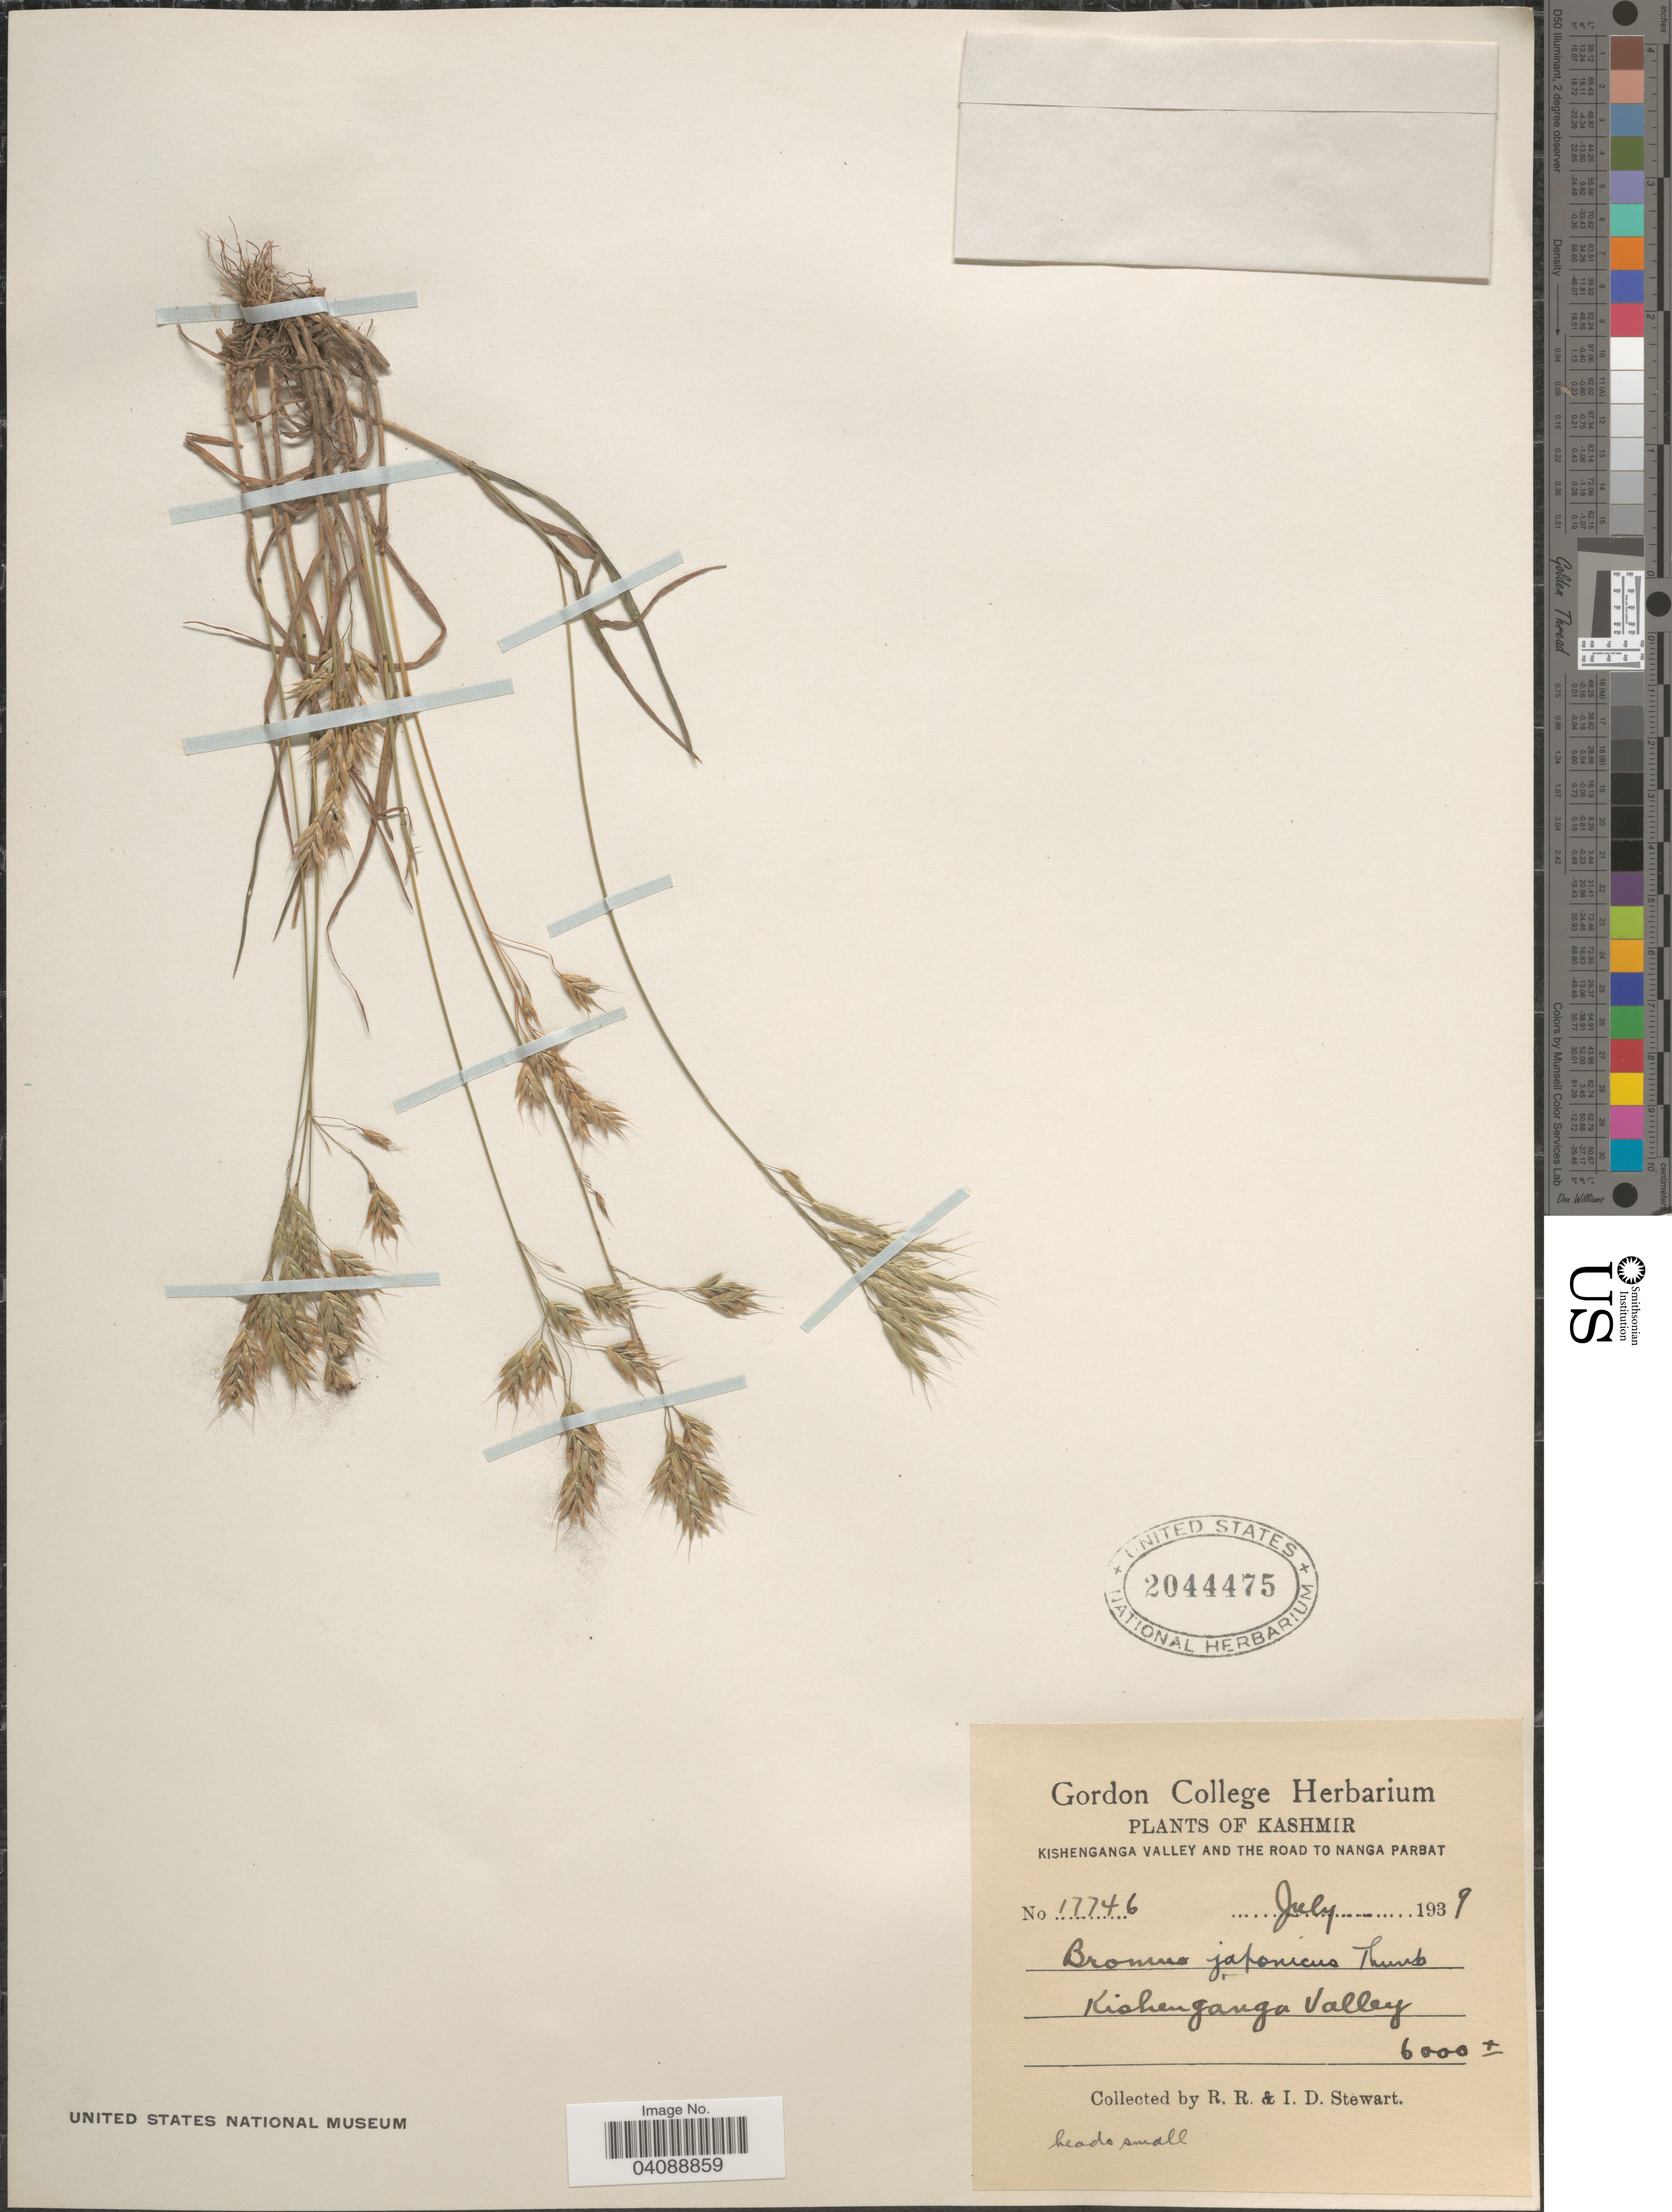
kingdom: Plantae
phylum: Tracheophyta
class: Liliopsida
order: Poales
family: Poaceae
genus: Bromus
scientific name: Bromus japonicus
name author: Houtt.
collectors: R. Stewart & I. Stewart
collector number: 17746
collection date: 1939-07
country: India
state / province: Jammu and Kashmir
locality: Kashmir. Kishenganga Valley and the road to Nanga Parbat. Kishenganga Valley.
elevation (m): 1829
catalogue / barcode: US 2044475